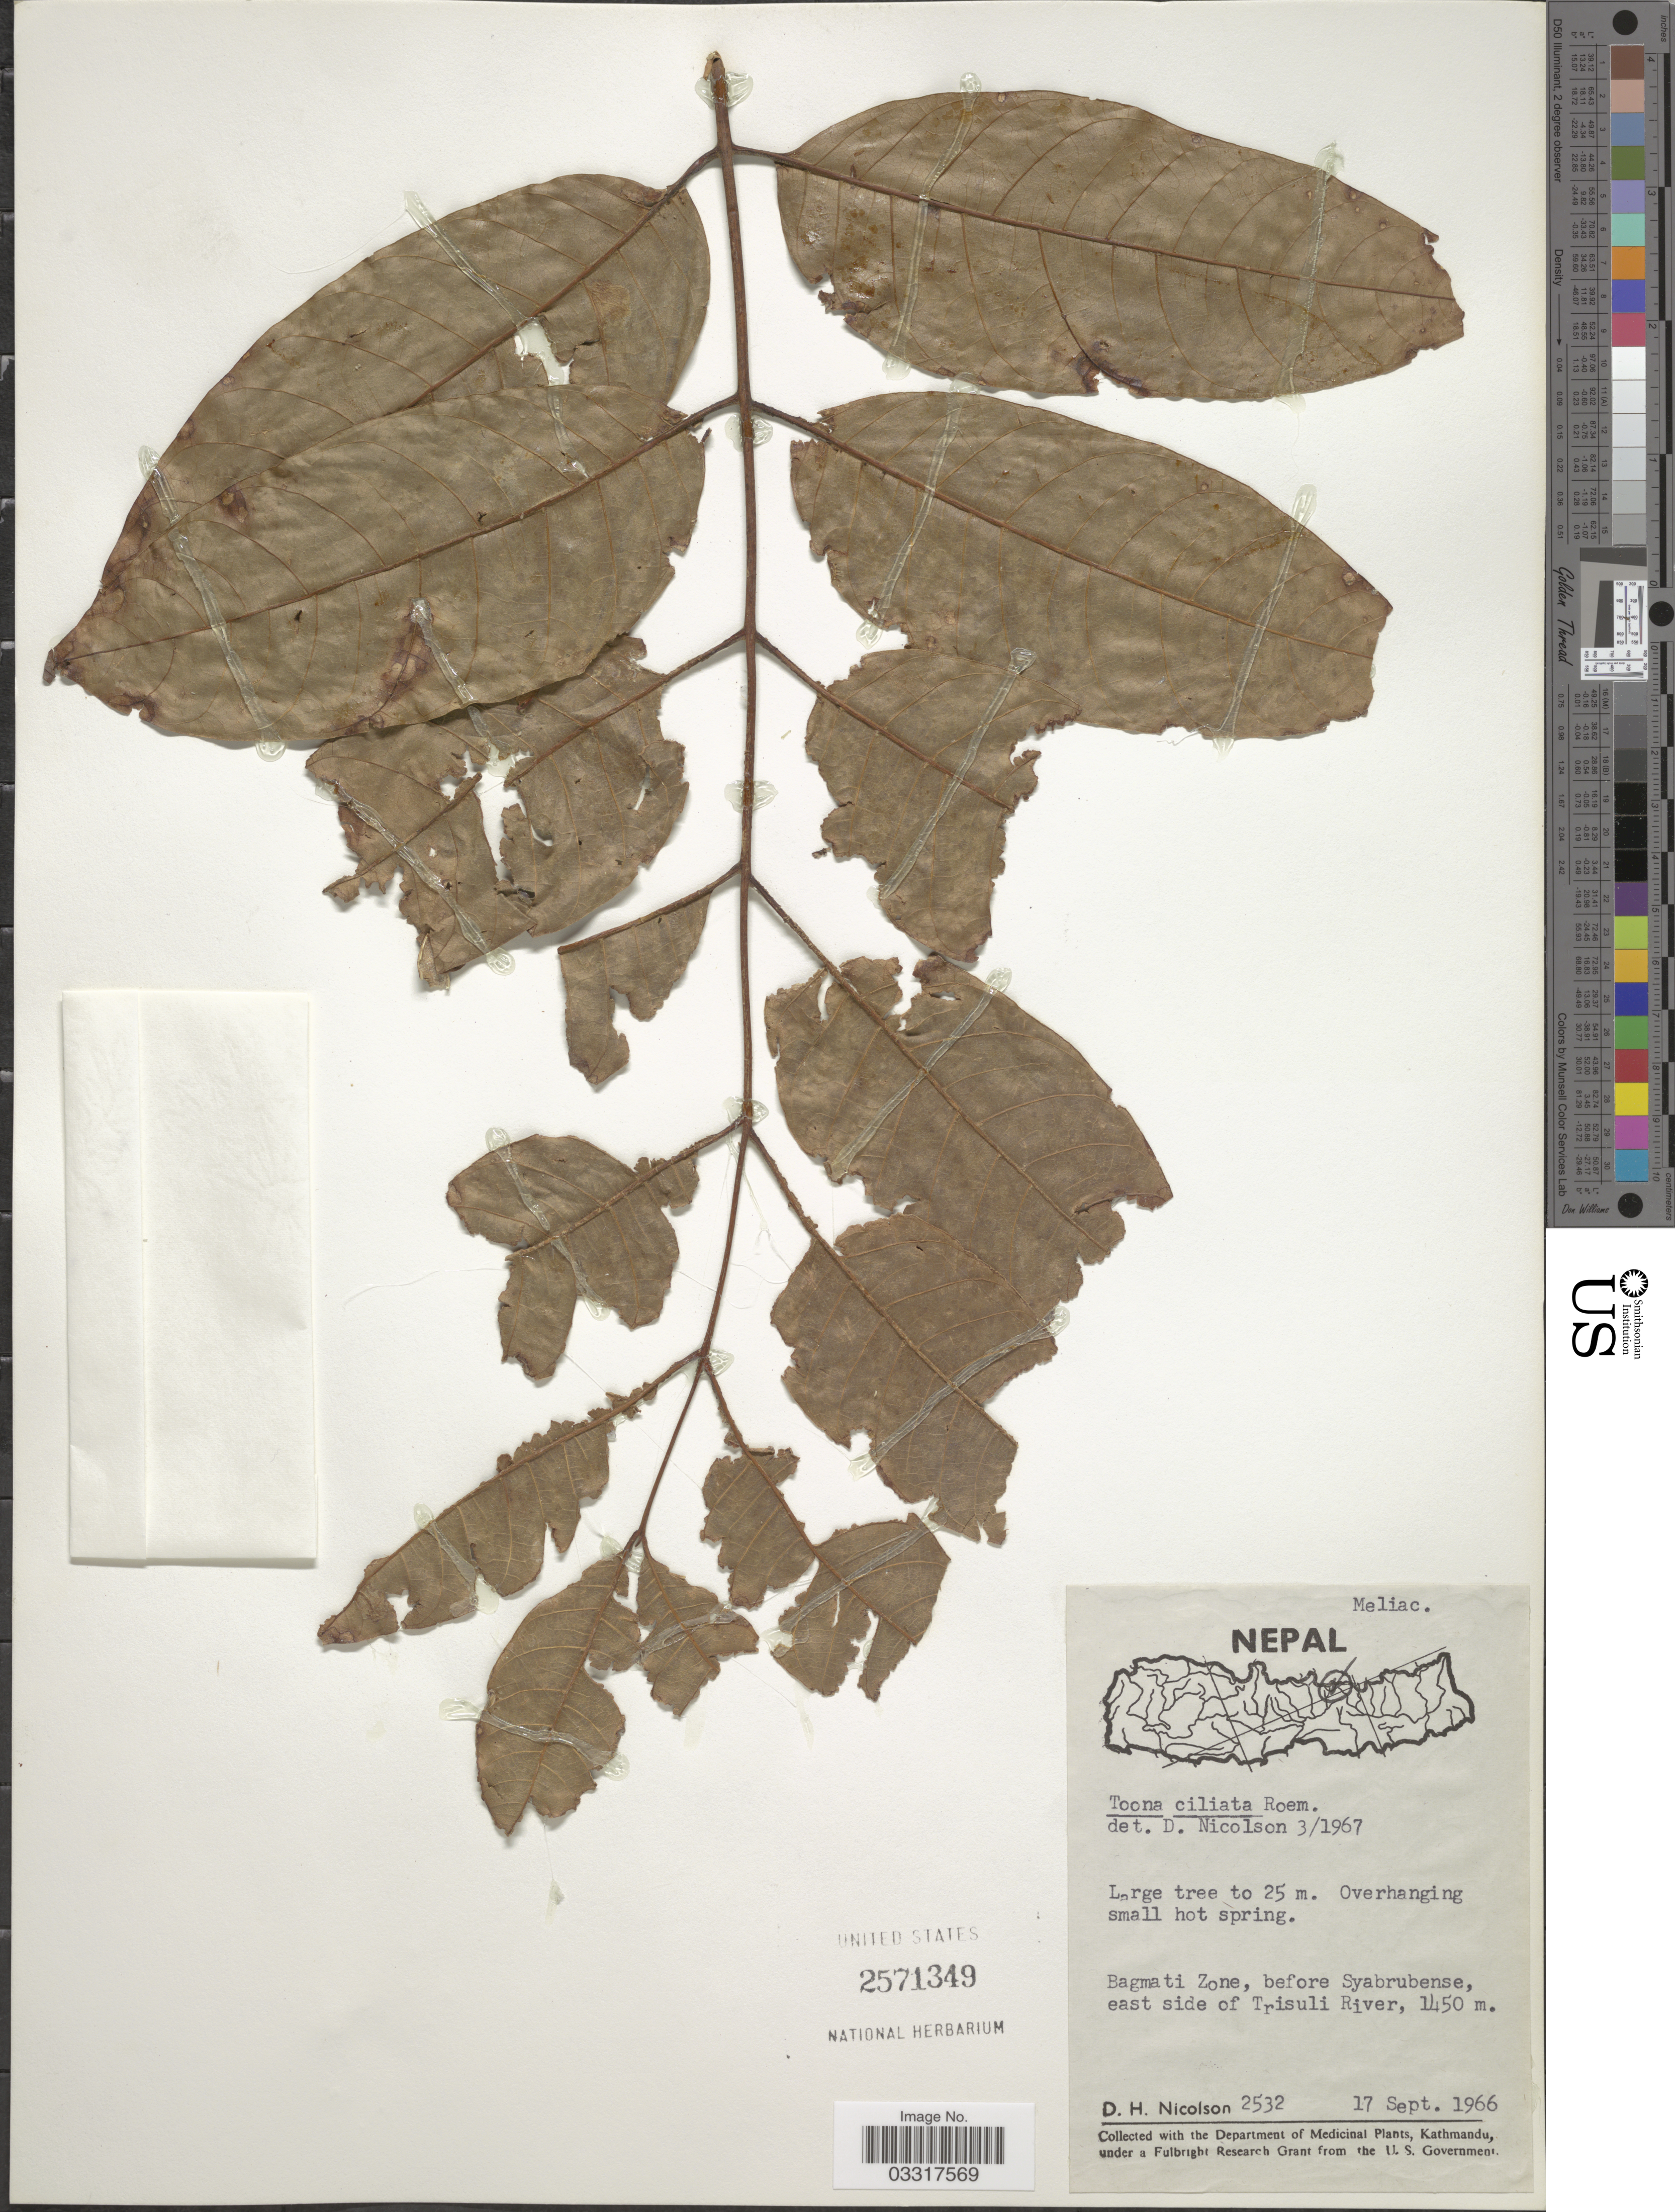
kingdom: Plantae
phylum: Tracheophyta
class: Magnoliopsida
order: Sapindales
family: Meliaceae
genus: Toona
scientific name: Toona ciliata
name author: M. Roem.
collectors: D. H. Nicolson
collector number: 2532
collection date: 1966-09-17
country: Nepal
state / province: Bagmati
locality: Bagmati Zone, before Syabrubense, east side of Trisuli River.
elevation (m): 1450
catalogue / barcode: US 2571349